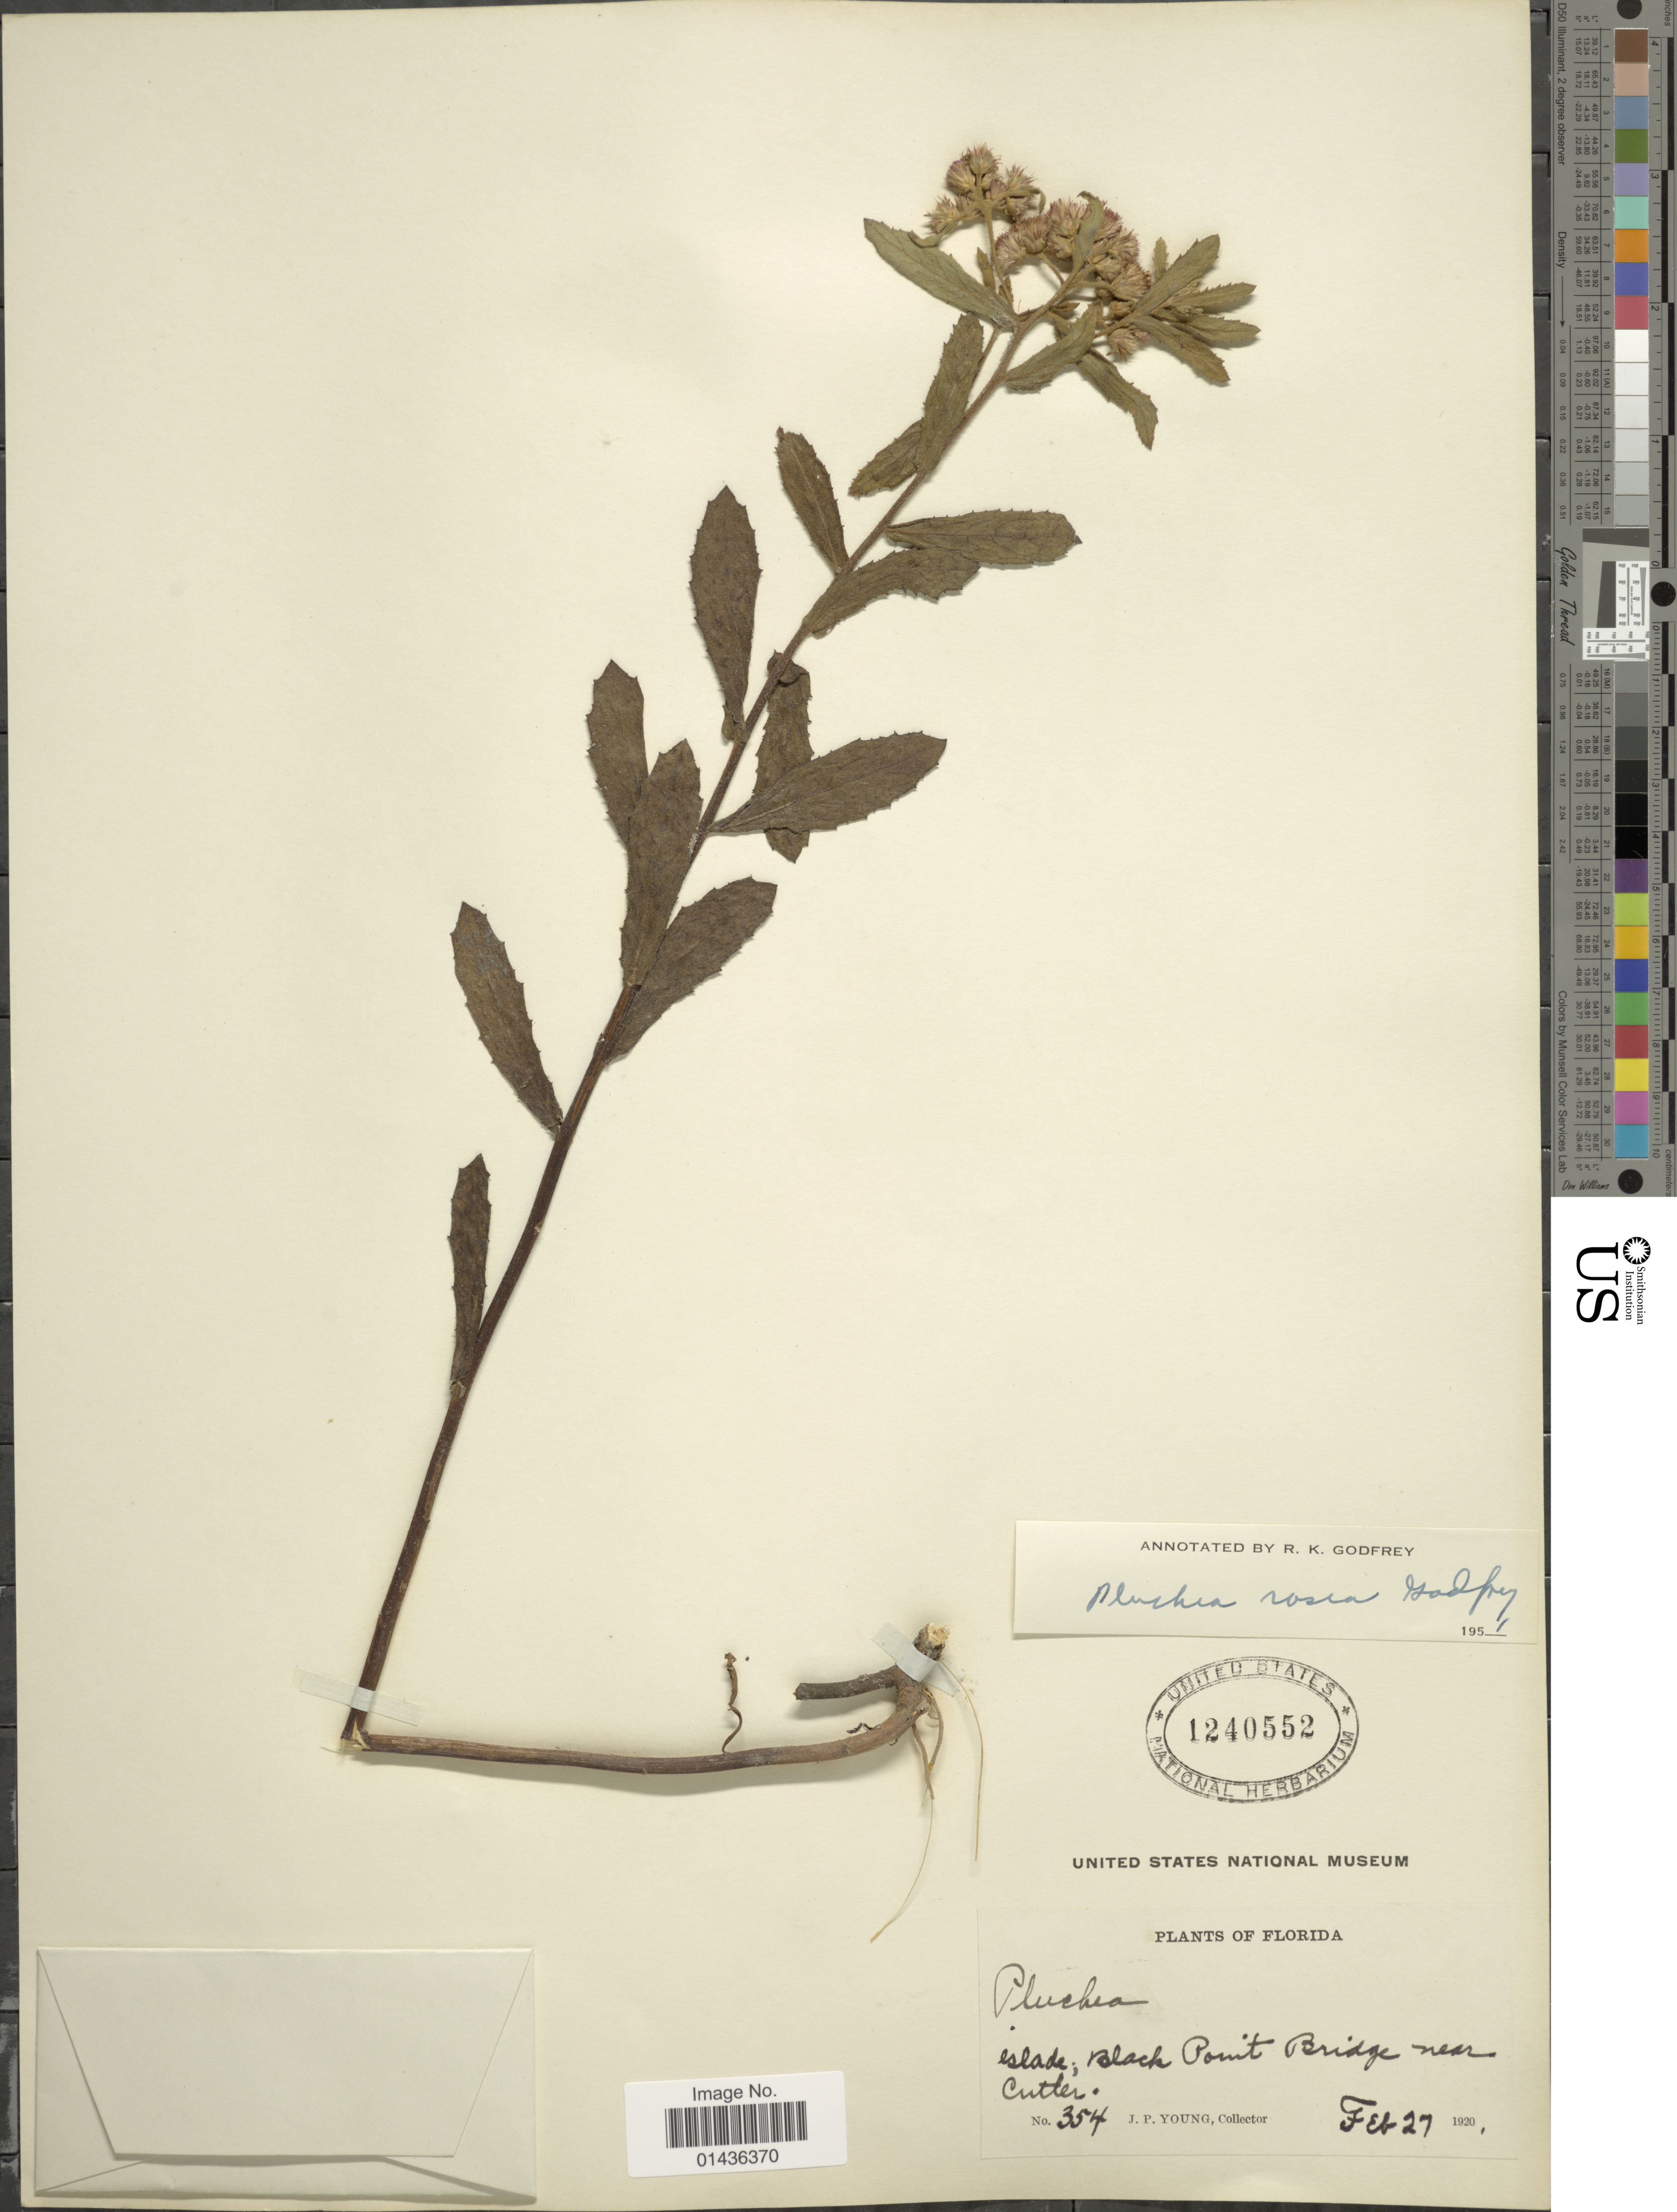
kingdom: Plantae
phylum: Tracheophyta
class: Magnoliopsida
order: Asterales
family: Asteraceae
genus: Pluchea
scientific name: Pluchea rosea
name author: R.K. Godfrey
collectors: J. P. Young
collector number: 354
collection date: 1920-02-27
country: United States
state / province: Florida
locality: Glade, Black Point Bridge near Cutler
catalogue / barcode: US 1240552